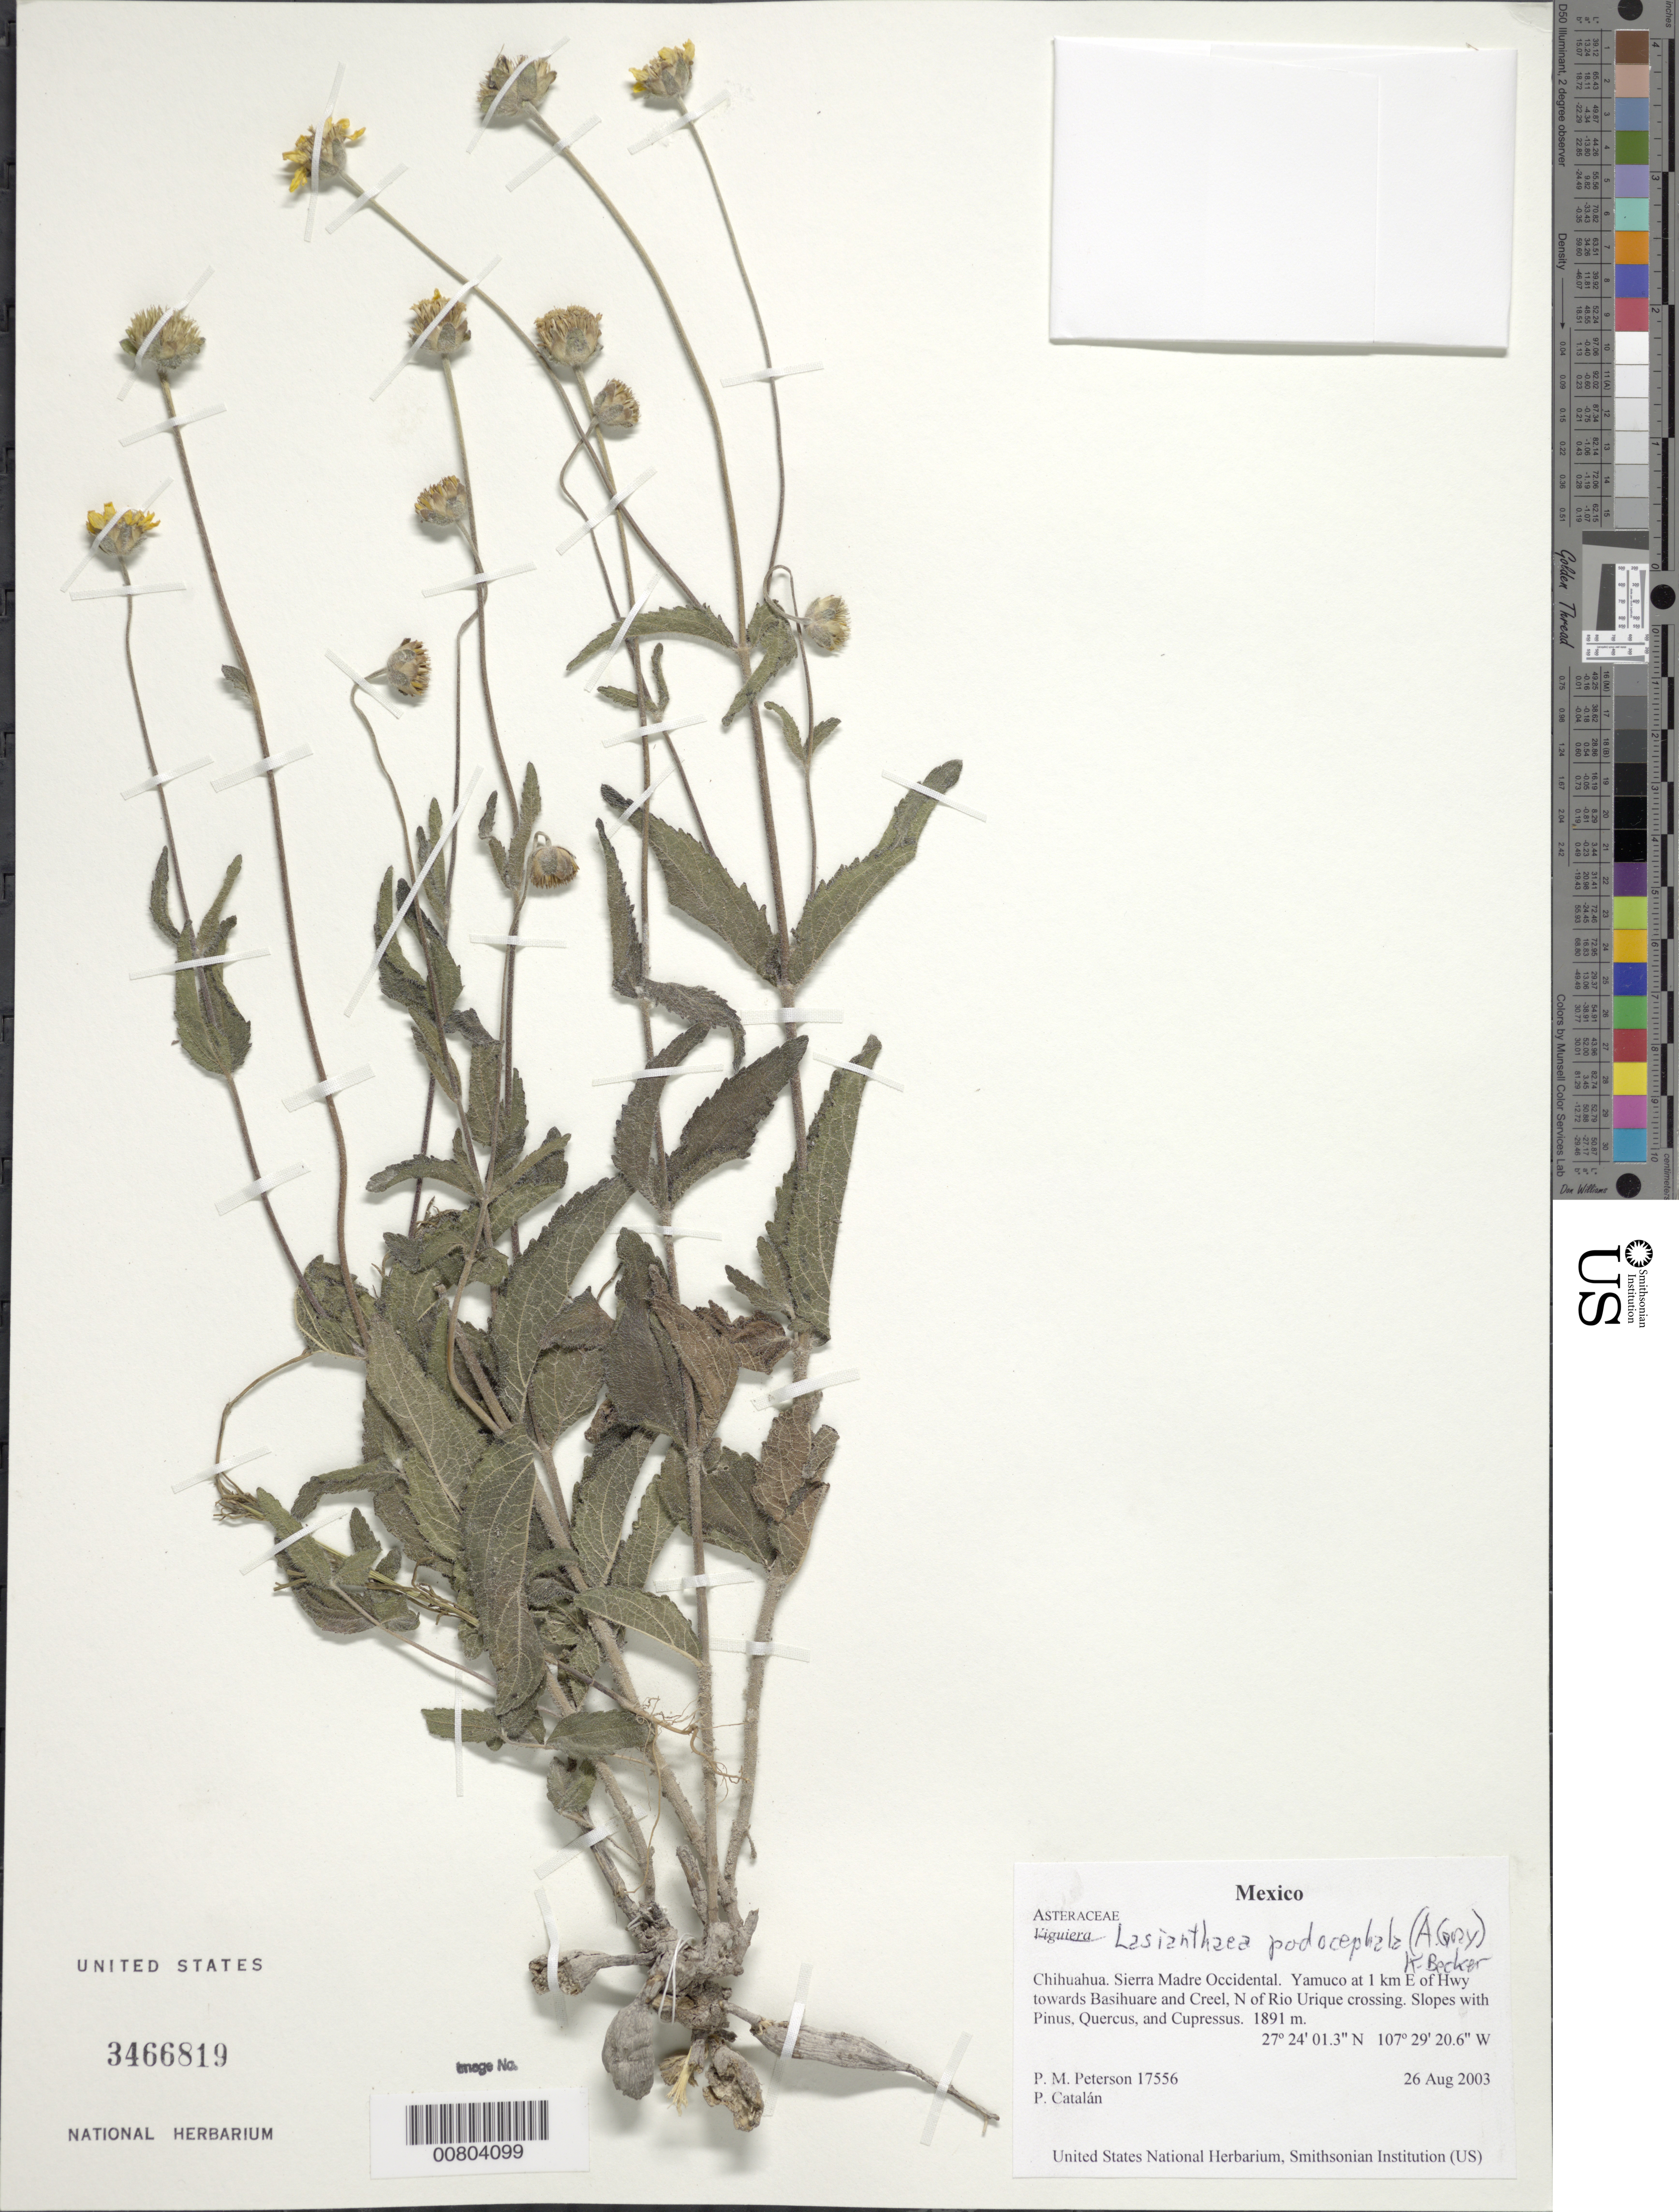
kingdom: Plantae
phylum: Tracheophyta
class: Magnoliopsida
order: Asterales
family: Asteraceae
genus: Lasianthaea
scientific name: Lasianthaea podocephala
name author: (A. Gray) K.M. Becker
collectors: P. M. Peterson & P. Catalán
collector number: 17556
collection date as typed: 26 Aug 2003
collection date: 2003-08-26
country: Mexico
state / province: Chihuahua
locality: Sierra Madre Occidental. Yamuco at 1 km E of Hwy towards Basihuare and Creel, N of Rio Urique.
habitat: Slopes with Pinus, Quercus, and Cupressus.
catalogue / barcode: US 3466819